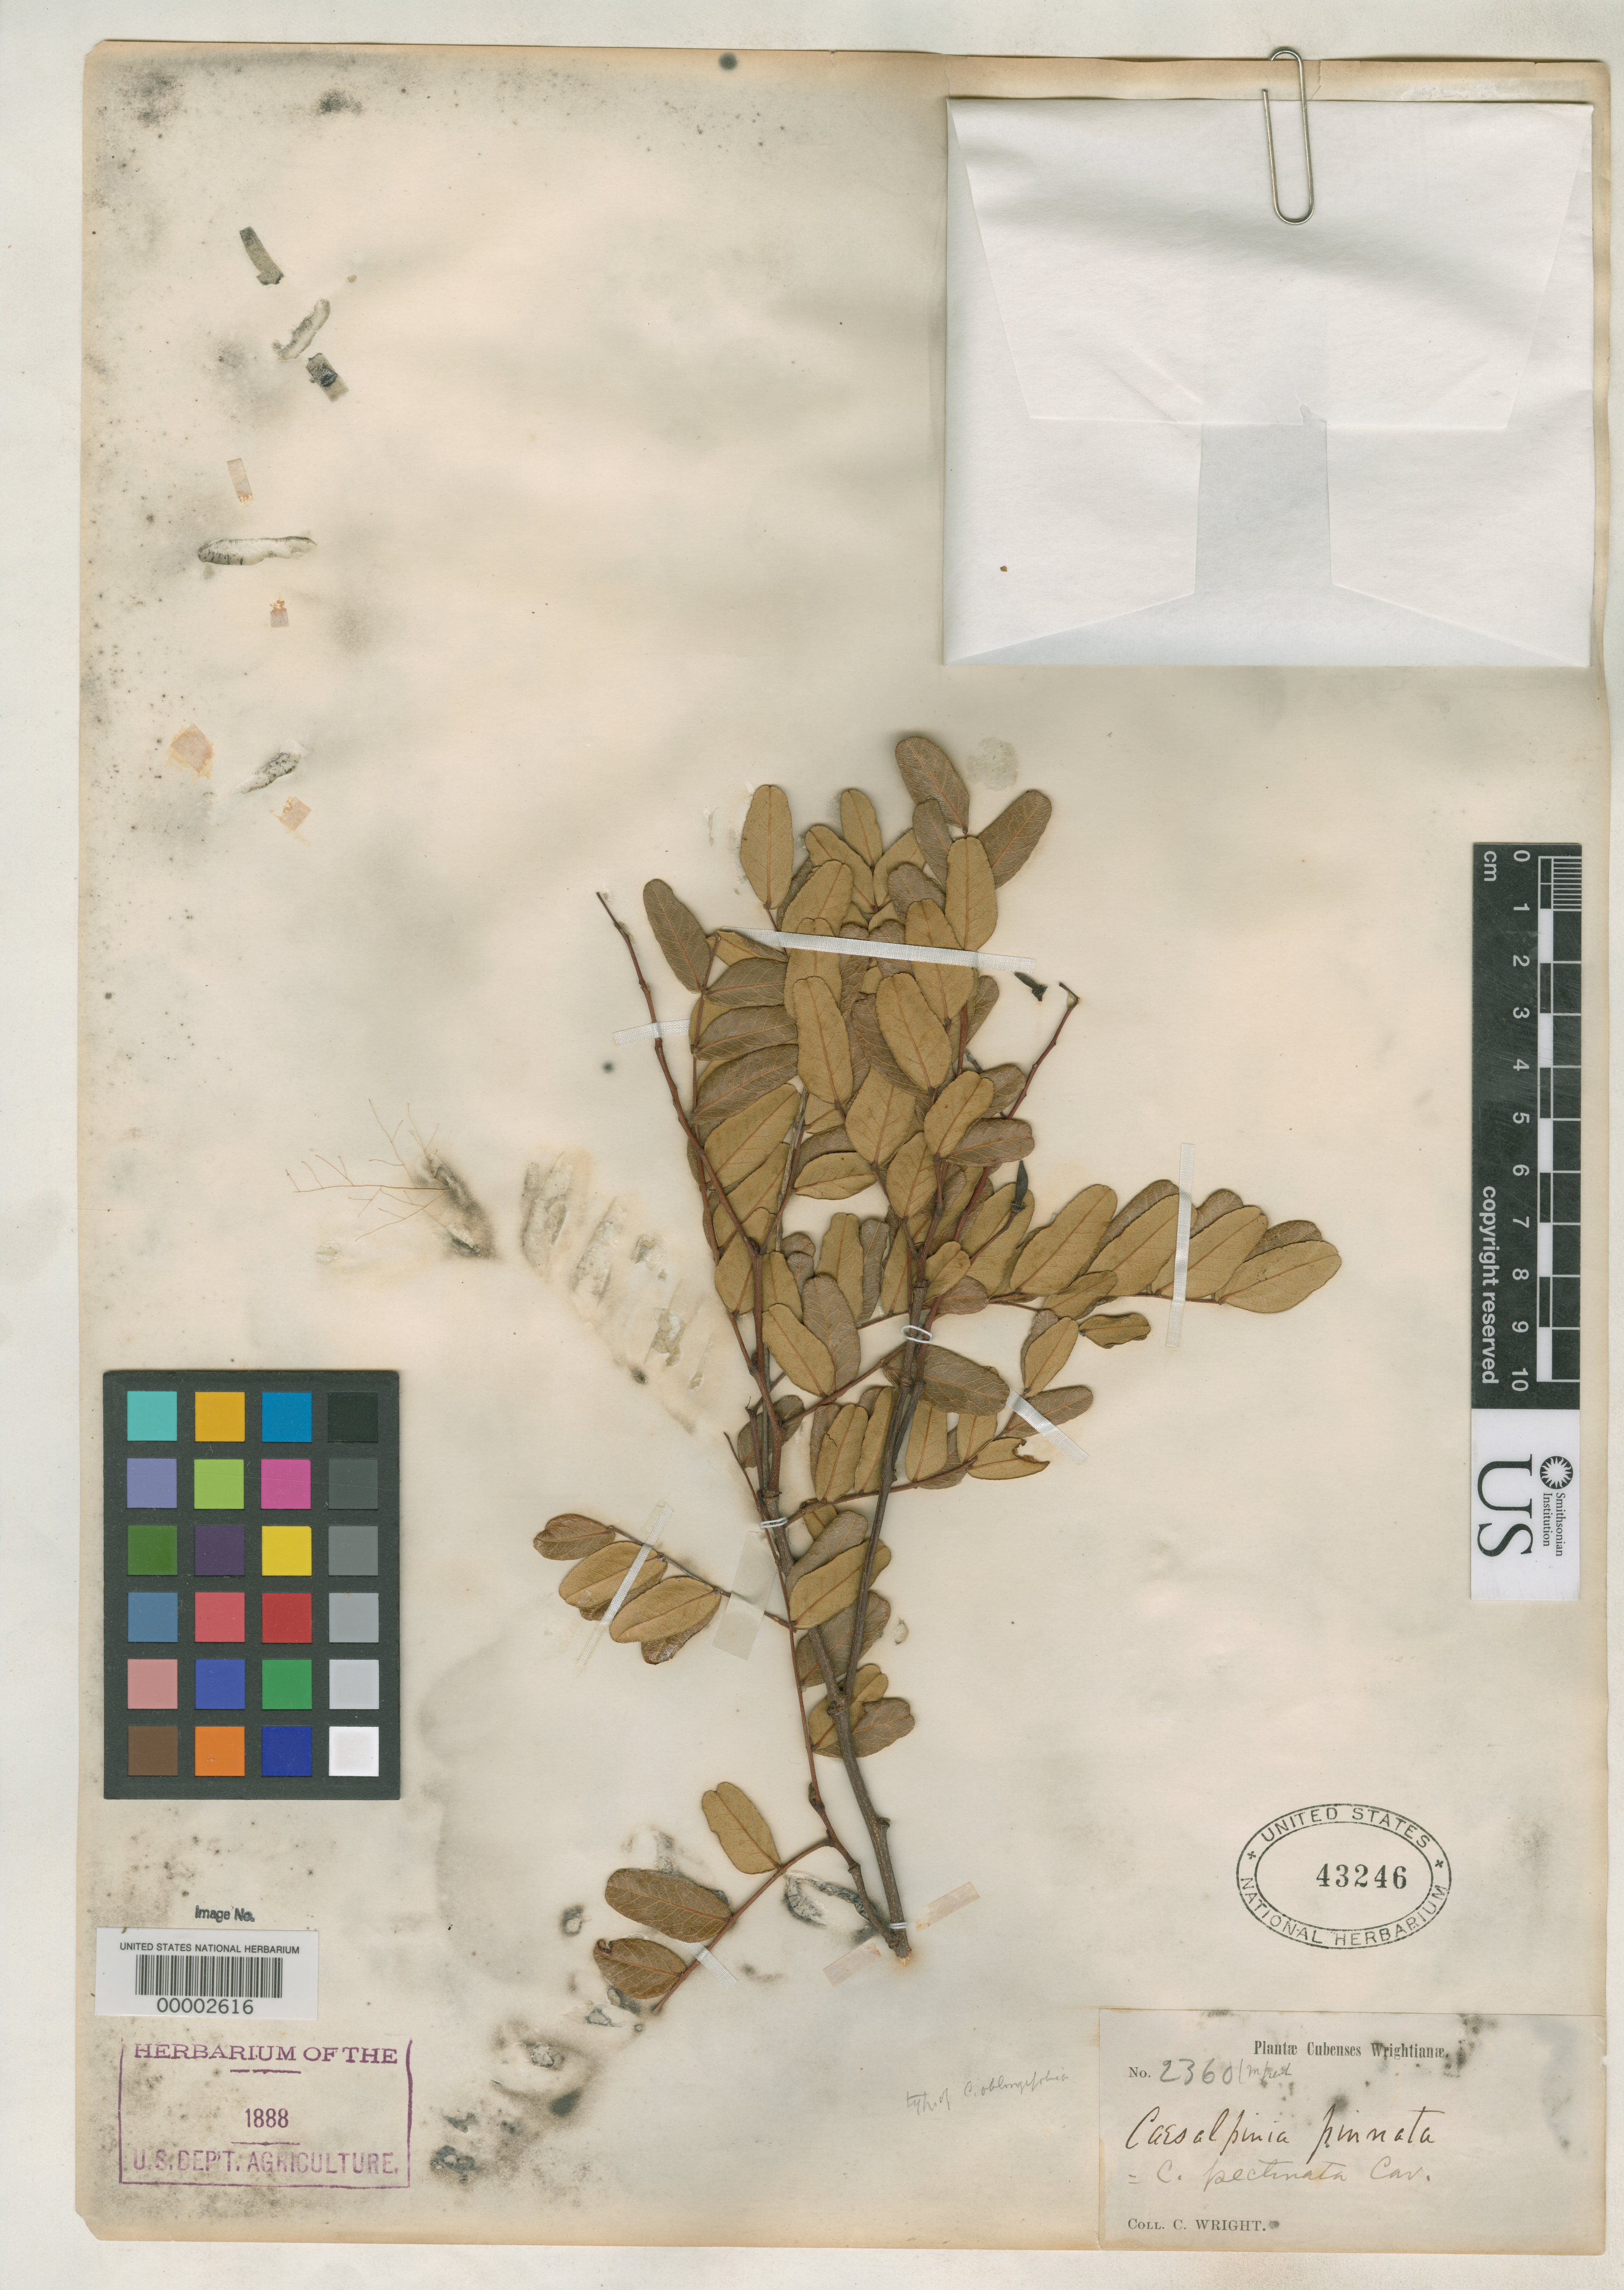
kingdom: Plantae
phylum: Tracheophyta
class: Magnoliopsida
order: Fabales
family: Fabaceae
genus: Caesalpinia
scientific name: Caesalpinia oblongifolia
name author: Urb.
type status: Isotype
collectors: C. Wright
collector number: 2360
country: Cuba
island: Greater Antilles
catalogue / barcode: US 43246